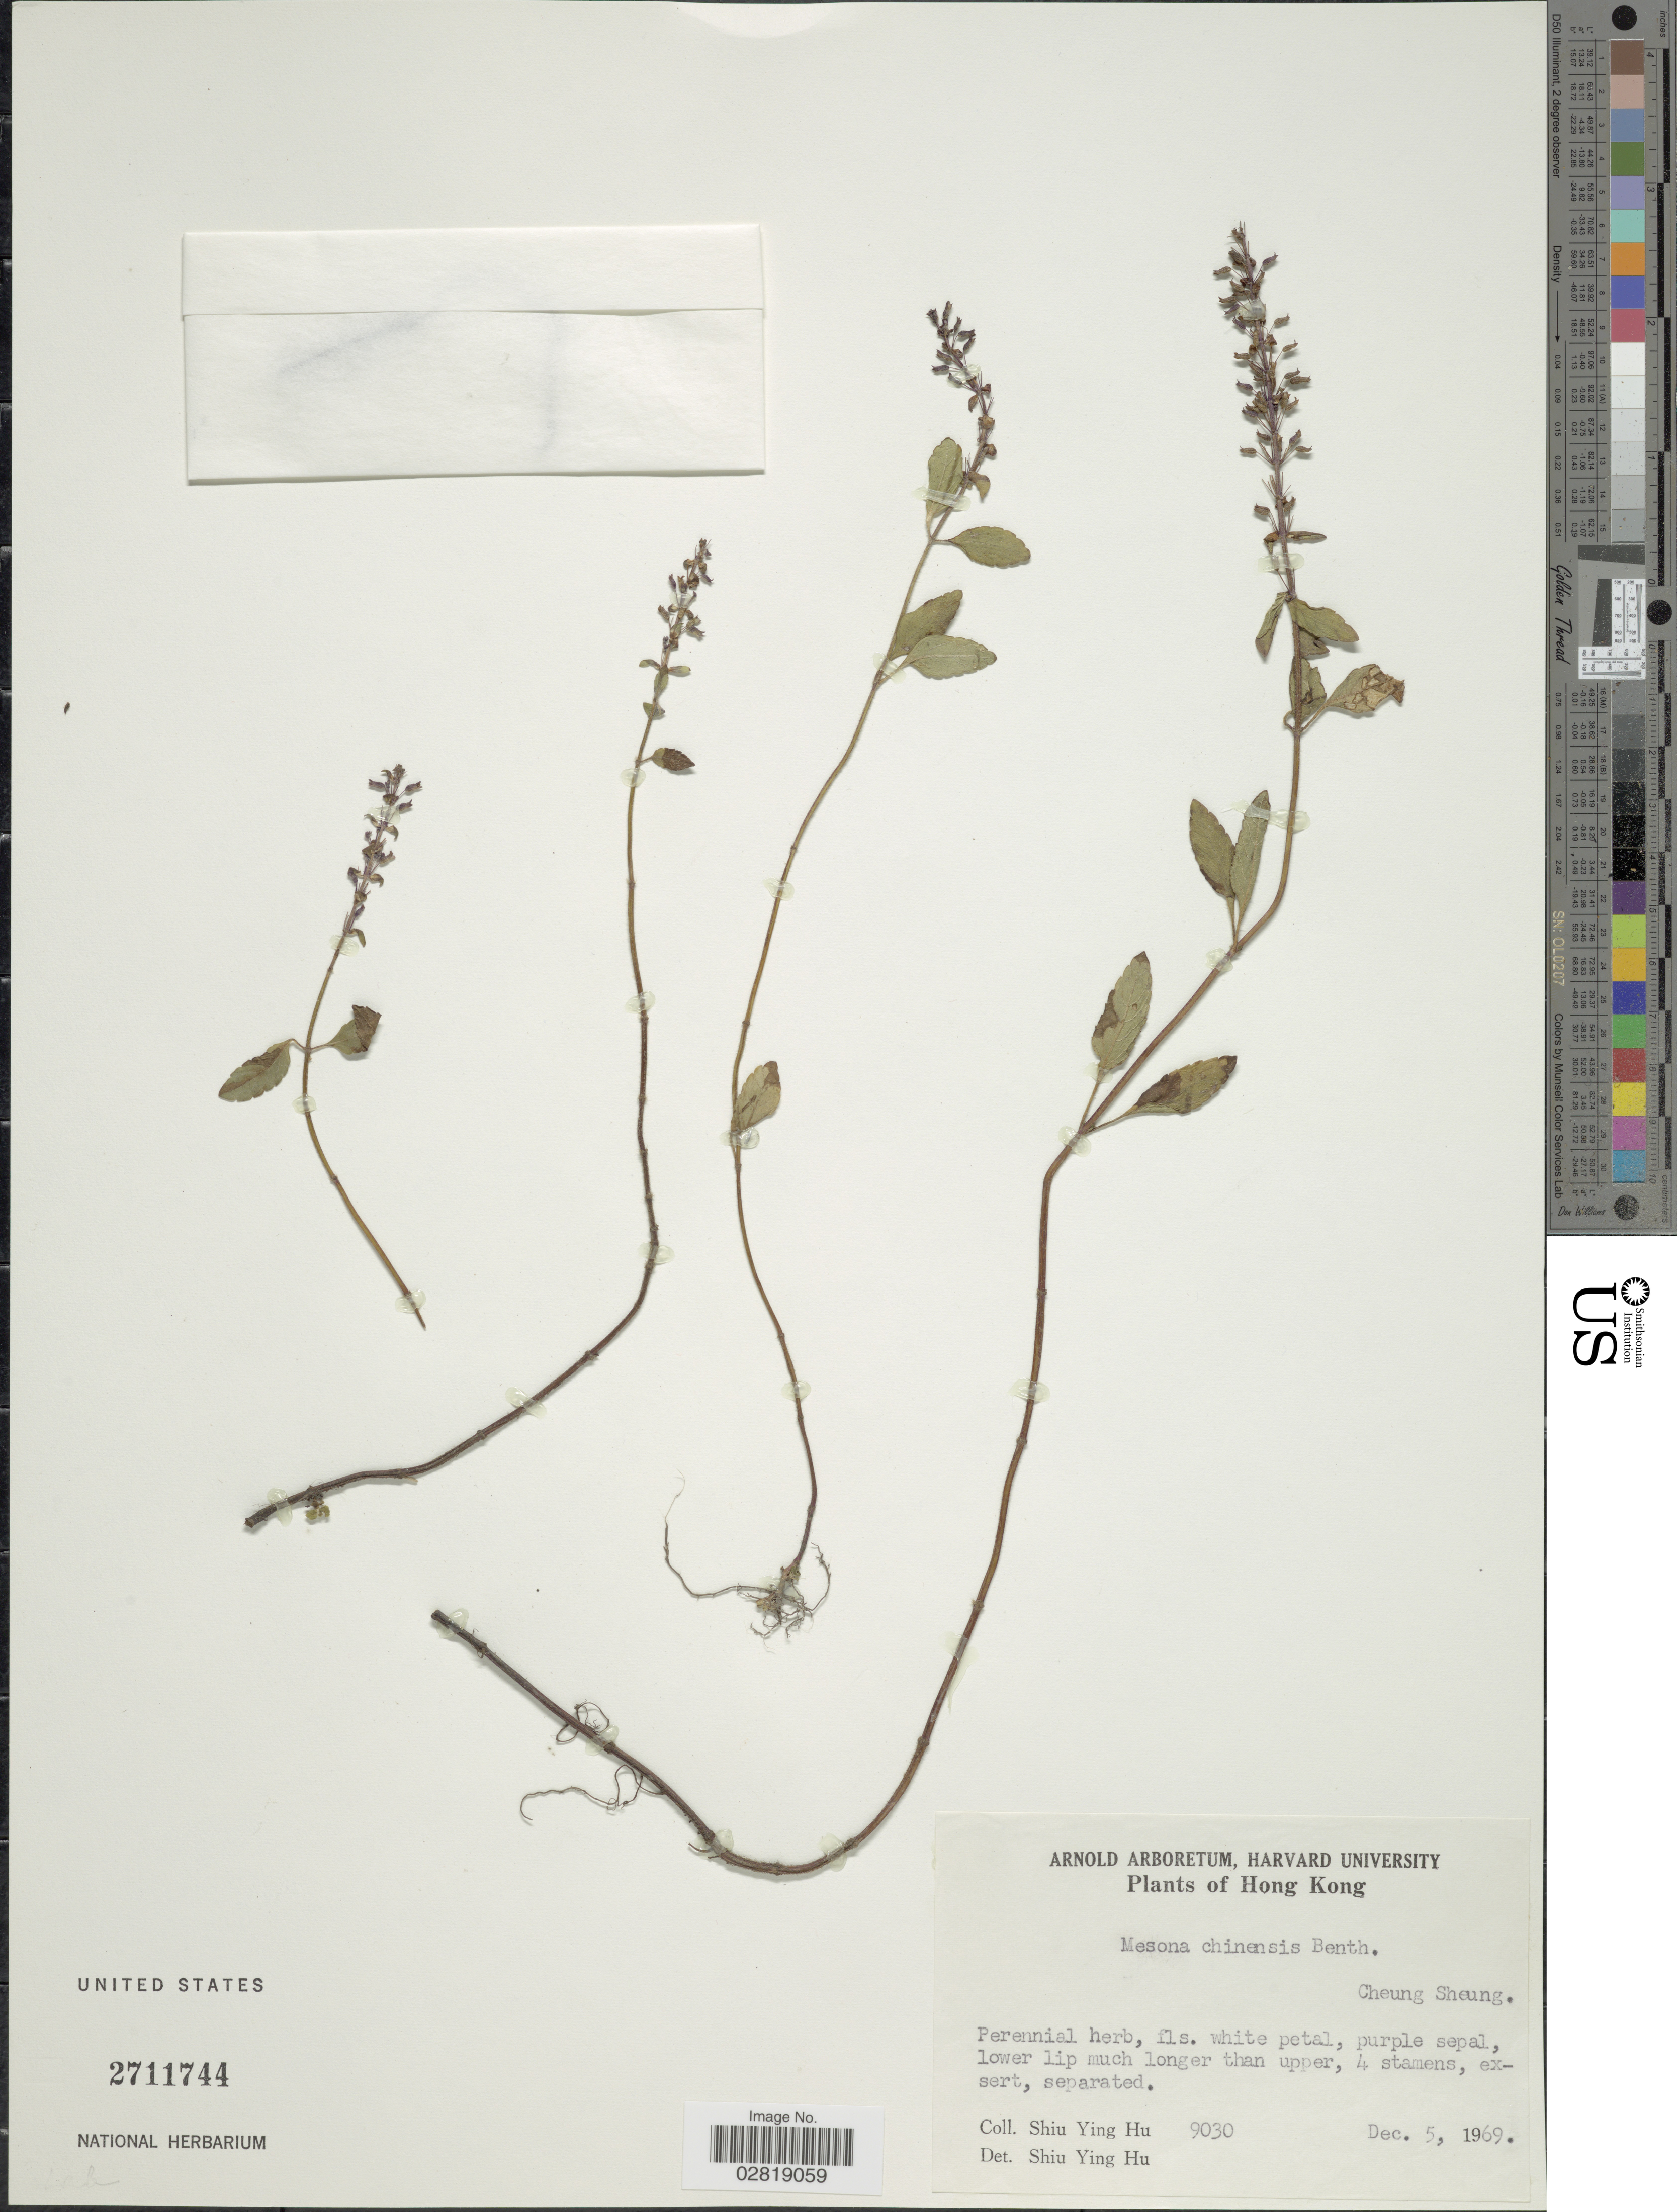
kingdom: Plantae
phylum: Tracheophyta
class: Magnoliopsida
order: Lamiales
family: Lamiaceae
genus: Platostoma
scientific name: Platostoma chinense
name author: (Benth.) A.J. Paton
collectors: S. Y. Hu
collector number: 9030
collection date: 1969-12-05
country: China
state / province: Hong Kong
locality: Cheung Sheung.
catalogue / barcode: US 2711744